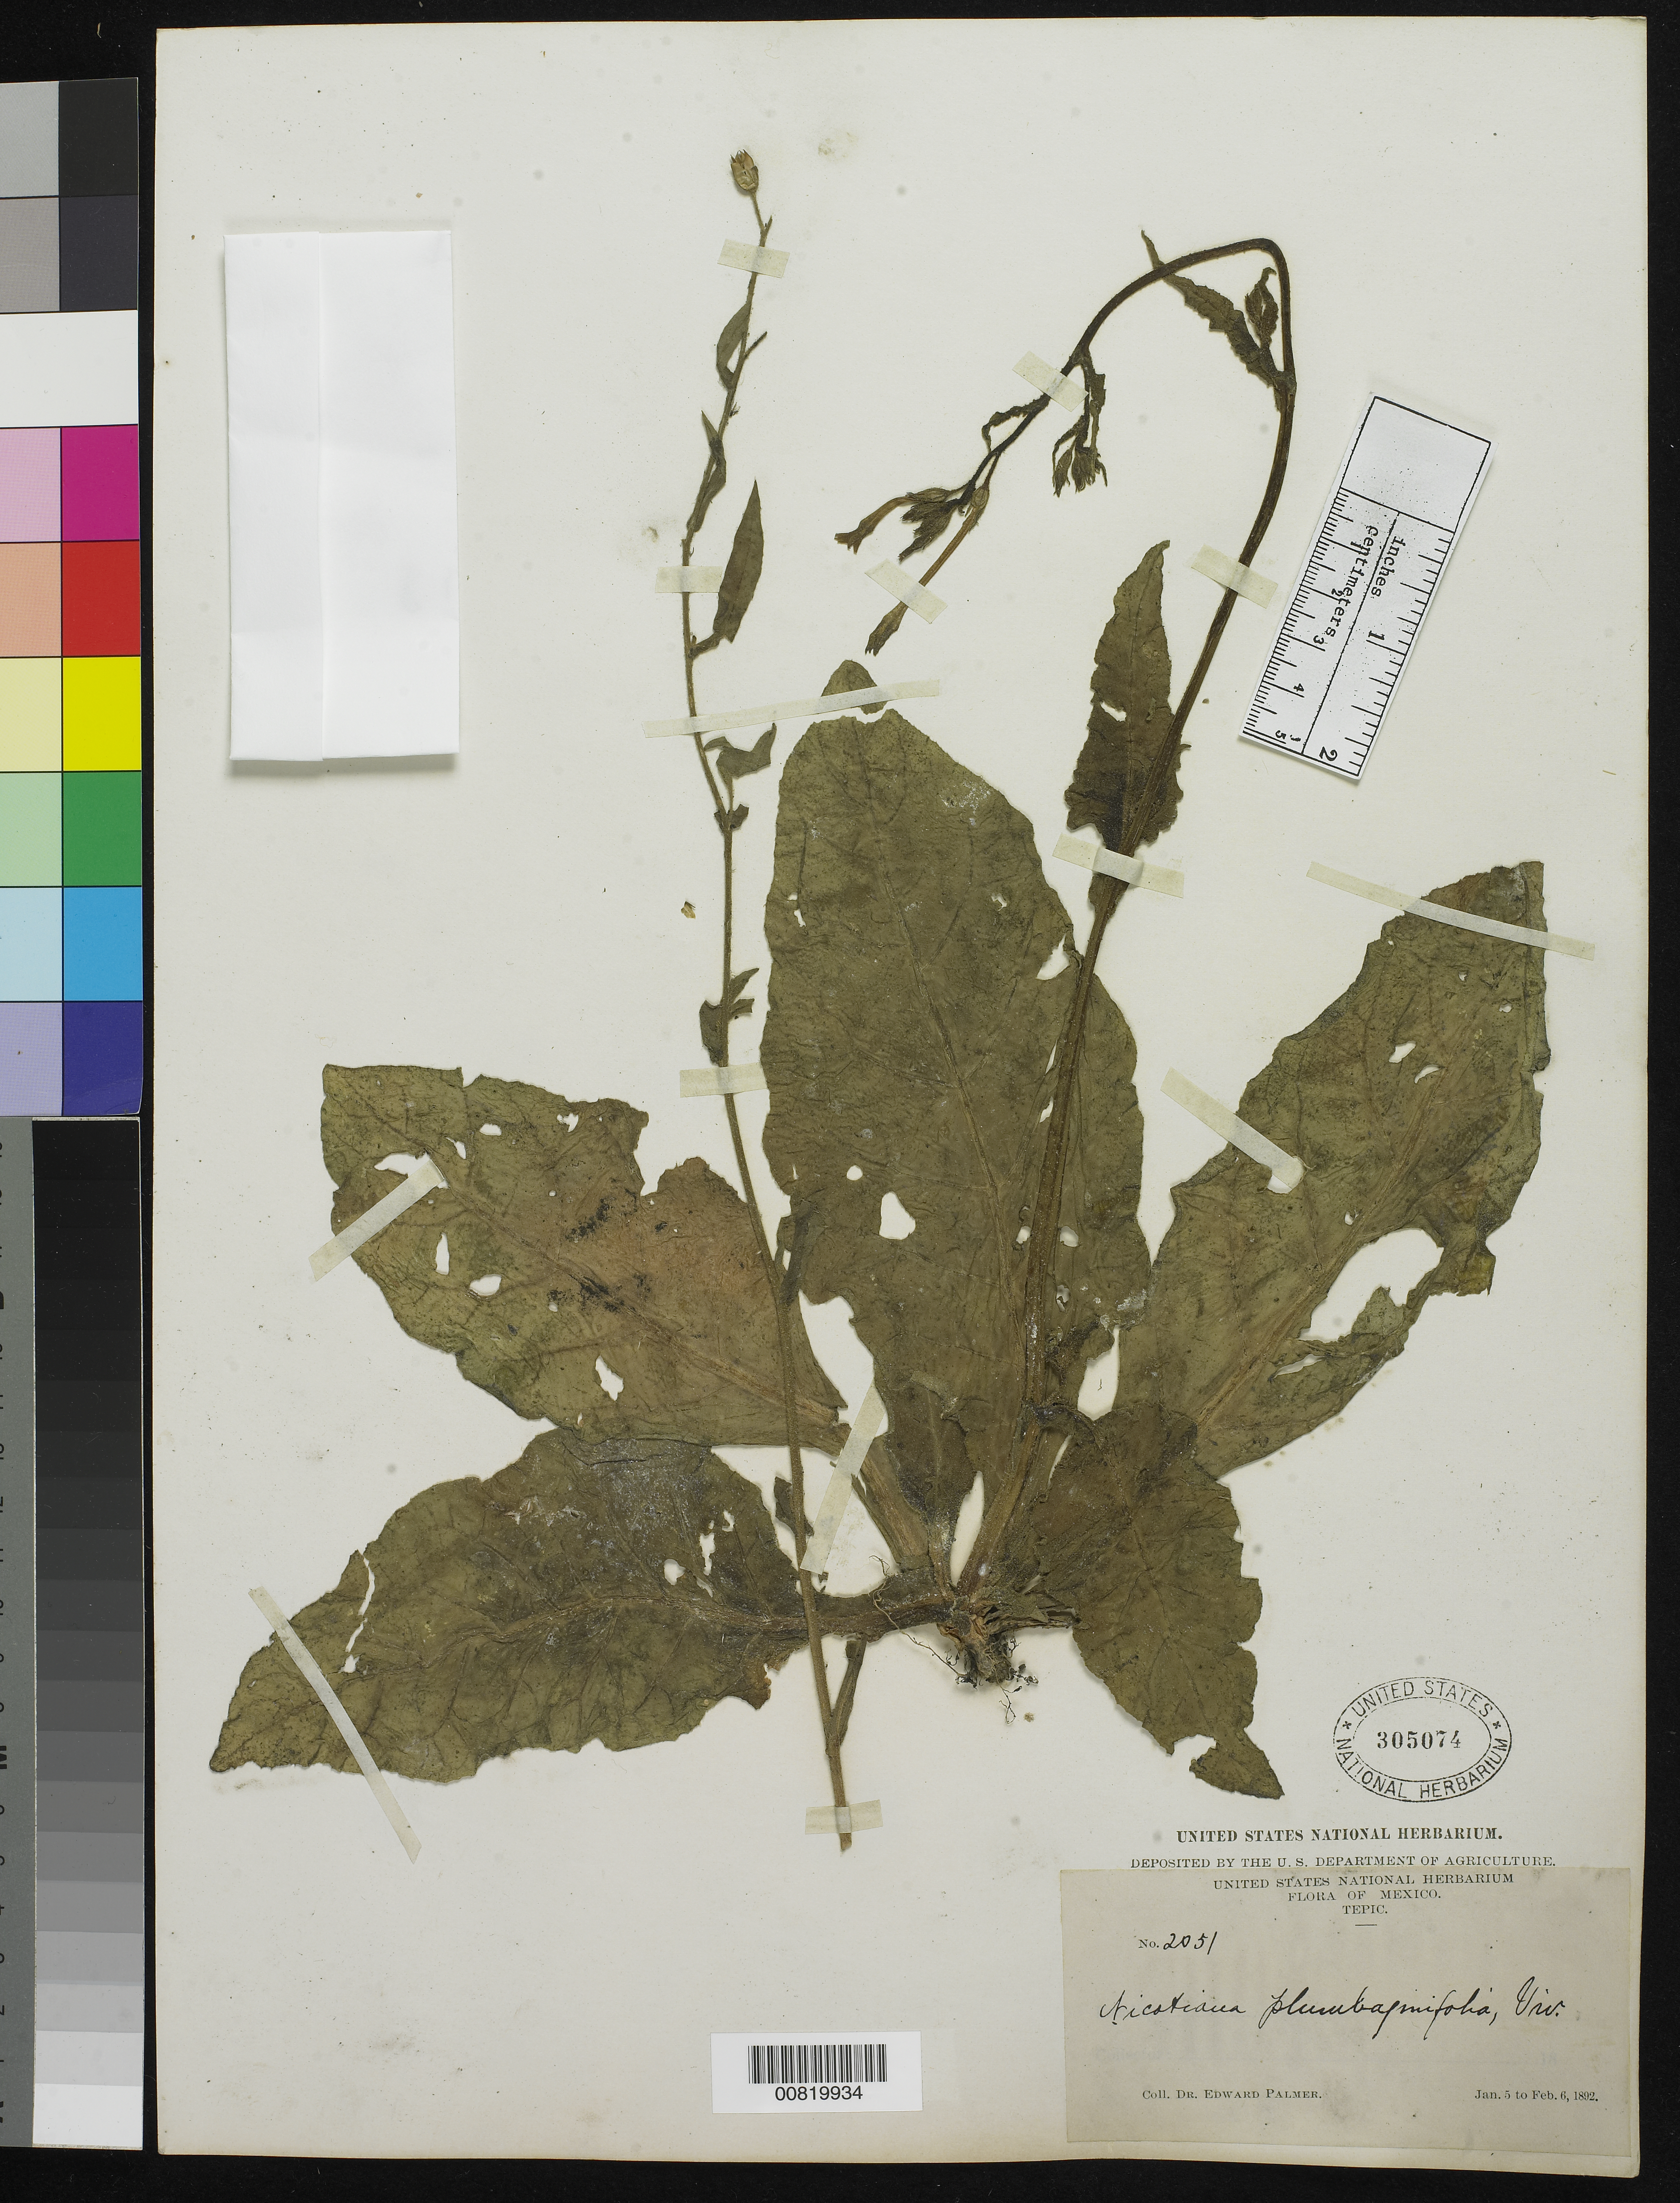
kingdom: Plantae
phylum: Tracheophyta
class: Magnoliopsida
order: Solanales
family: Solanaceae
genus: Nicotiana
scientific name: Nicotiana plumbaginifolia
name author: Viv.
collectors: E. Palmer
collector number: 2051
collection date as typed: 05 Jan 1892 to 06 Feb 1892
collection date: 1892-01-05/1892-02-06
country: Mexico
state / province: Nayarit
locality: Tepic, Nayarit.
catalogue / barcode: US 305074